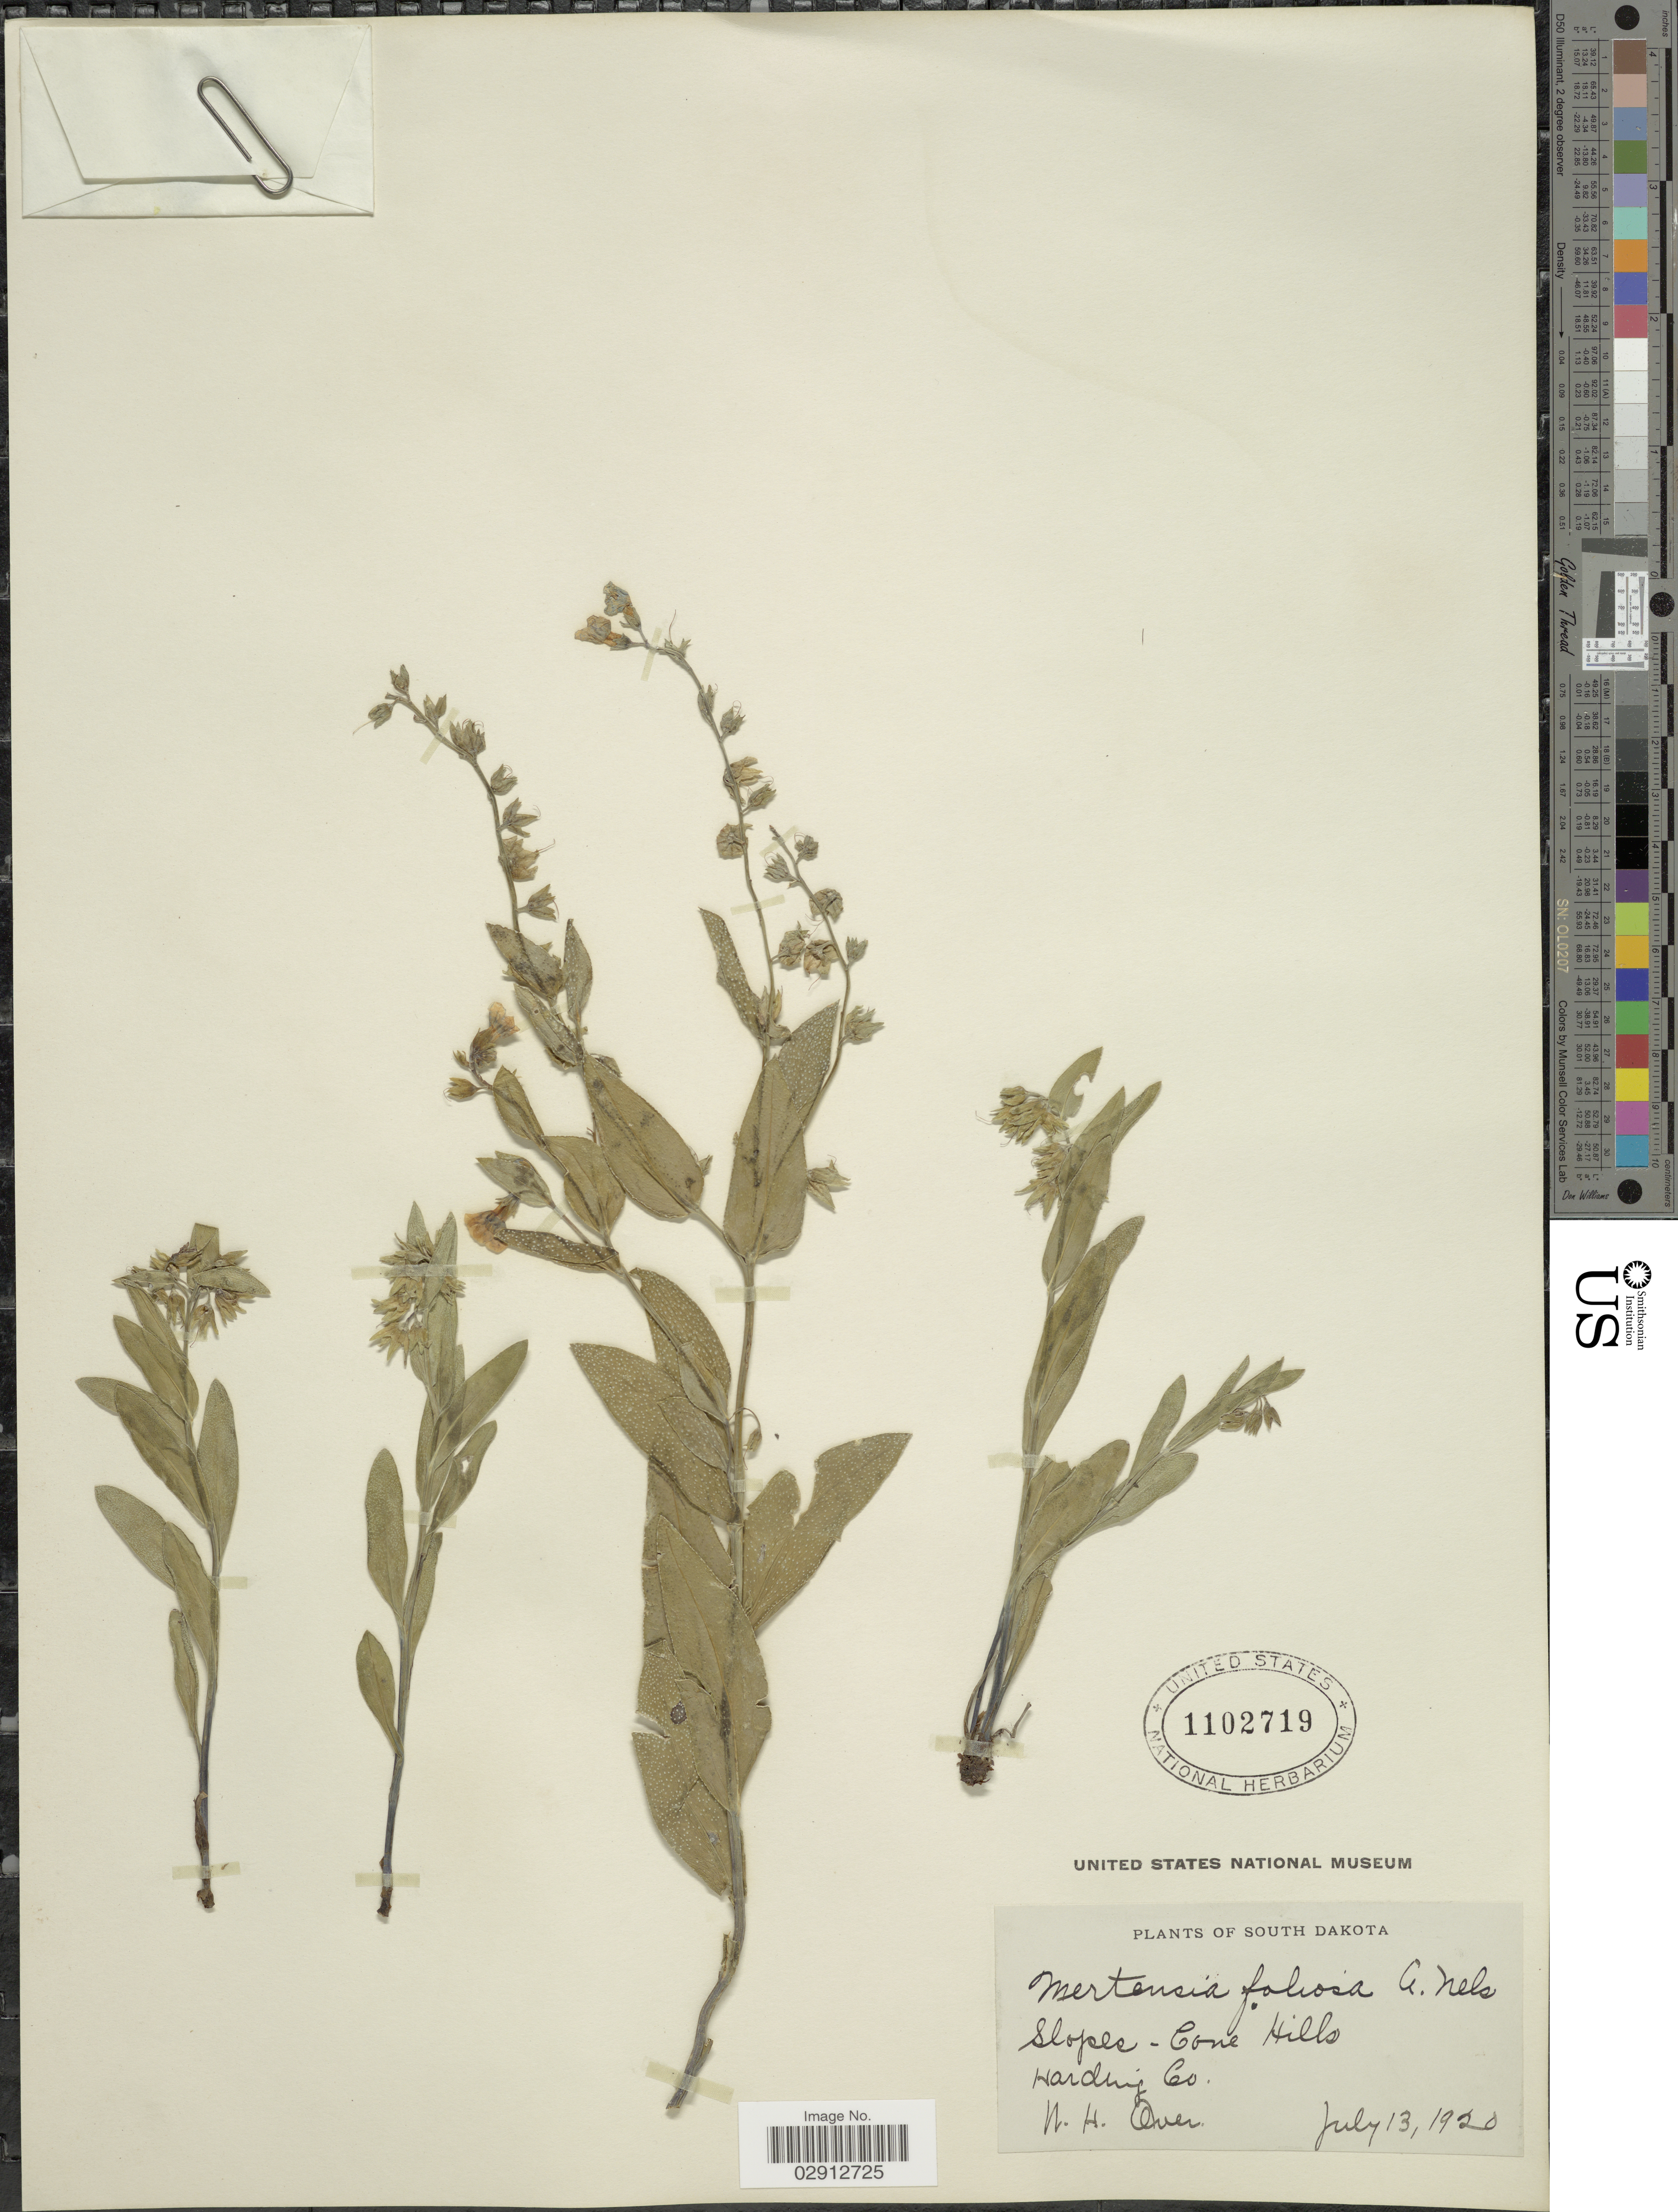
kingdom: Plantae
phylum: Tracheophyta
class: Magnoliopsida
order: Boraginales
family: Boraginaceae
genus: Mertensia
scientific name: Mertensia oblongifolia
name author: (Nutt.) G. Don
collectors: W. Hoover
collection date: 1920-07-13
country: United States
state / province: South Dakota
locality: Slopes-Cone Hills. Harding Co.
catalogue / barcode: US 1102719